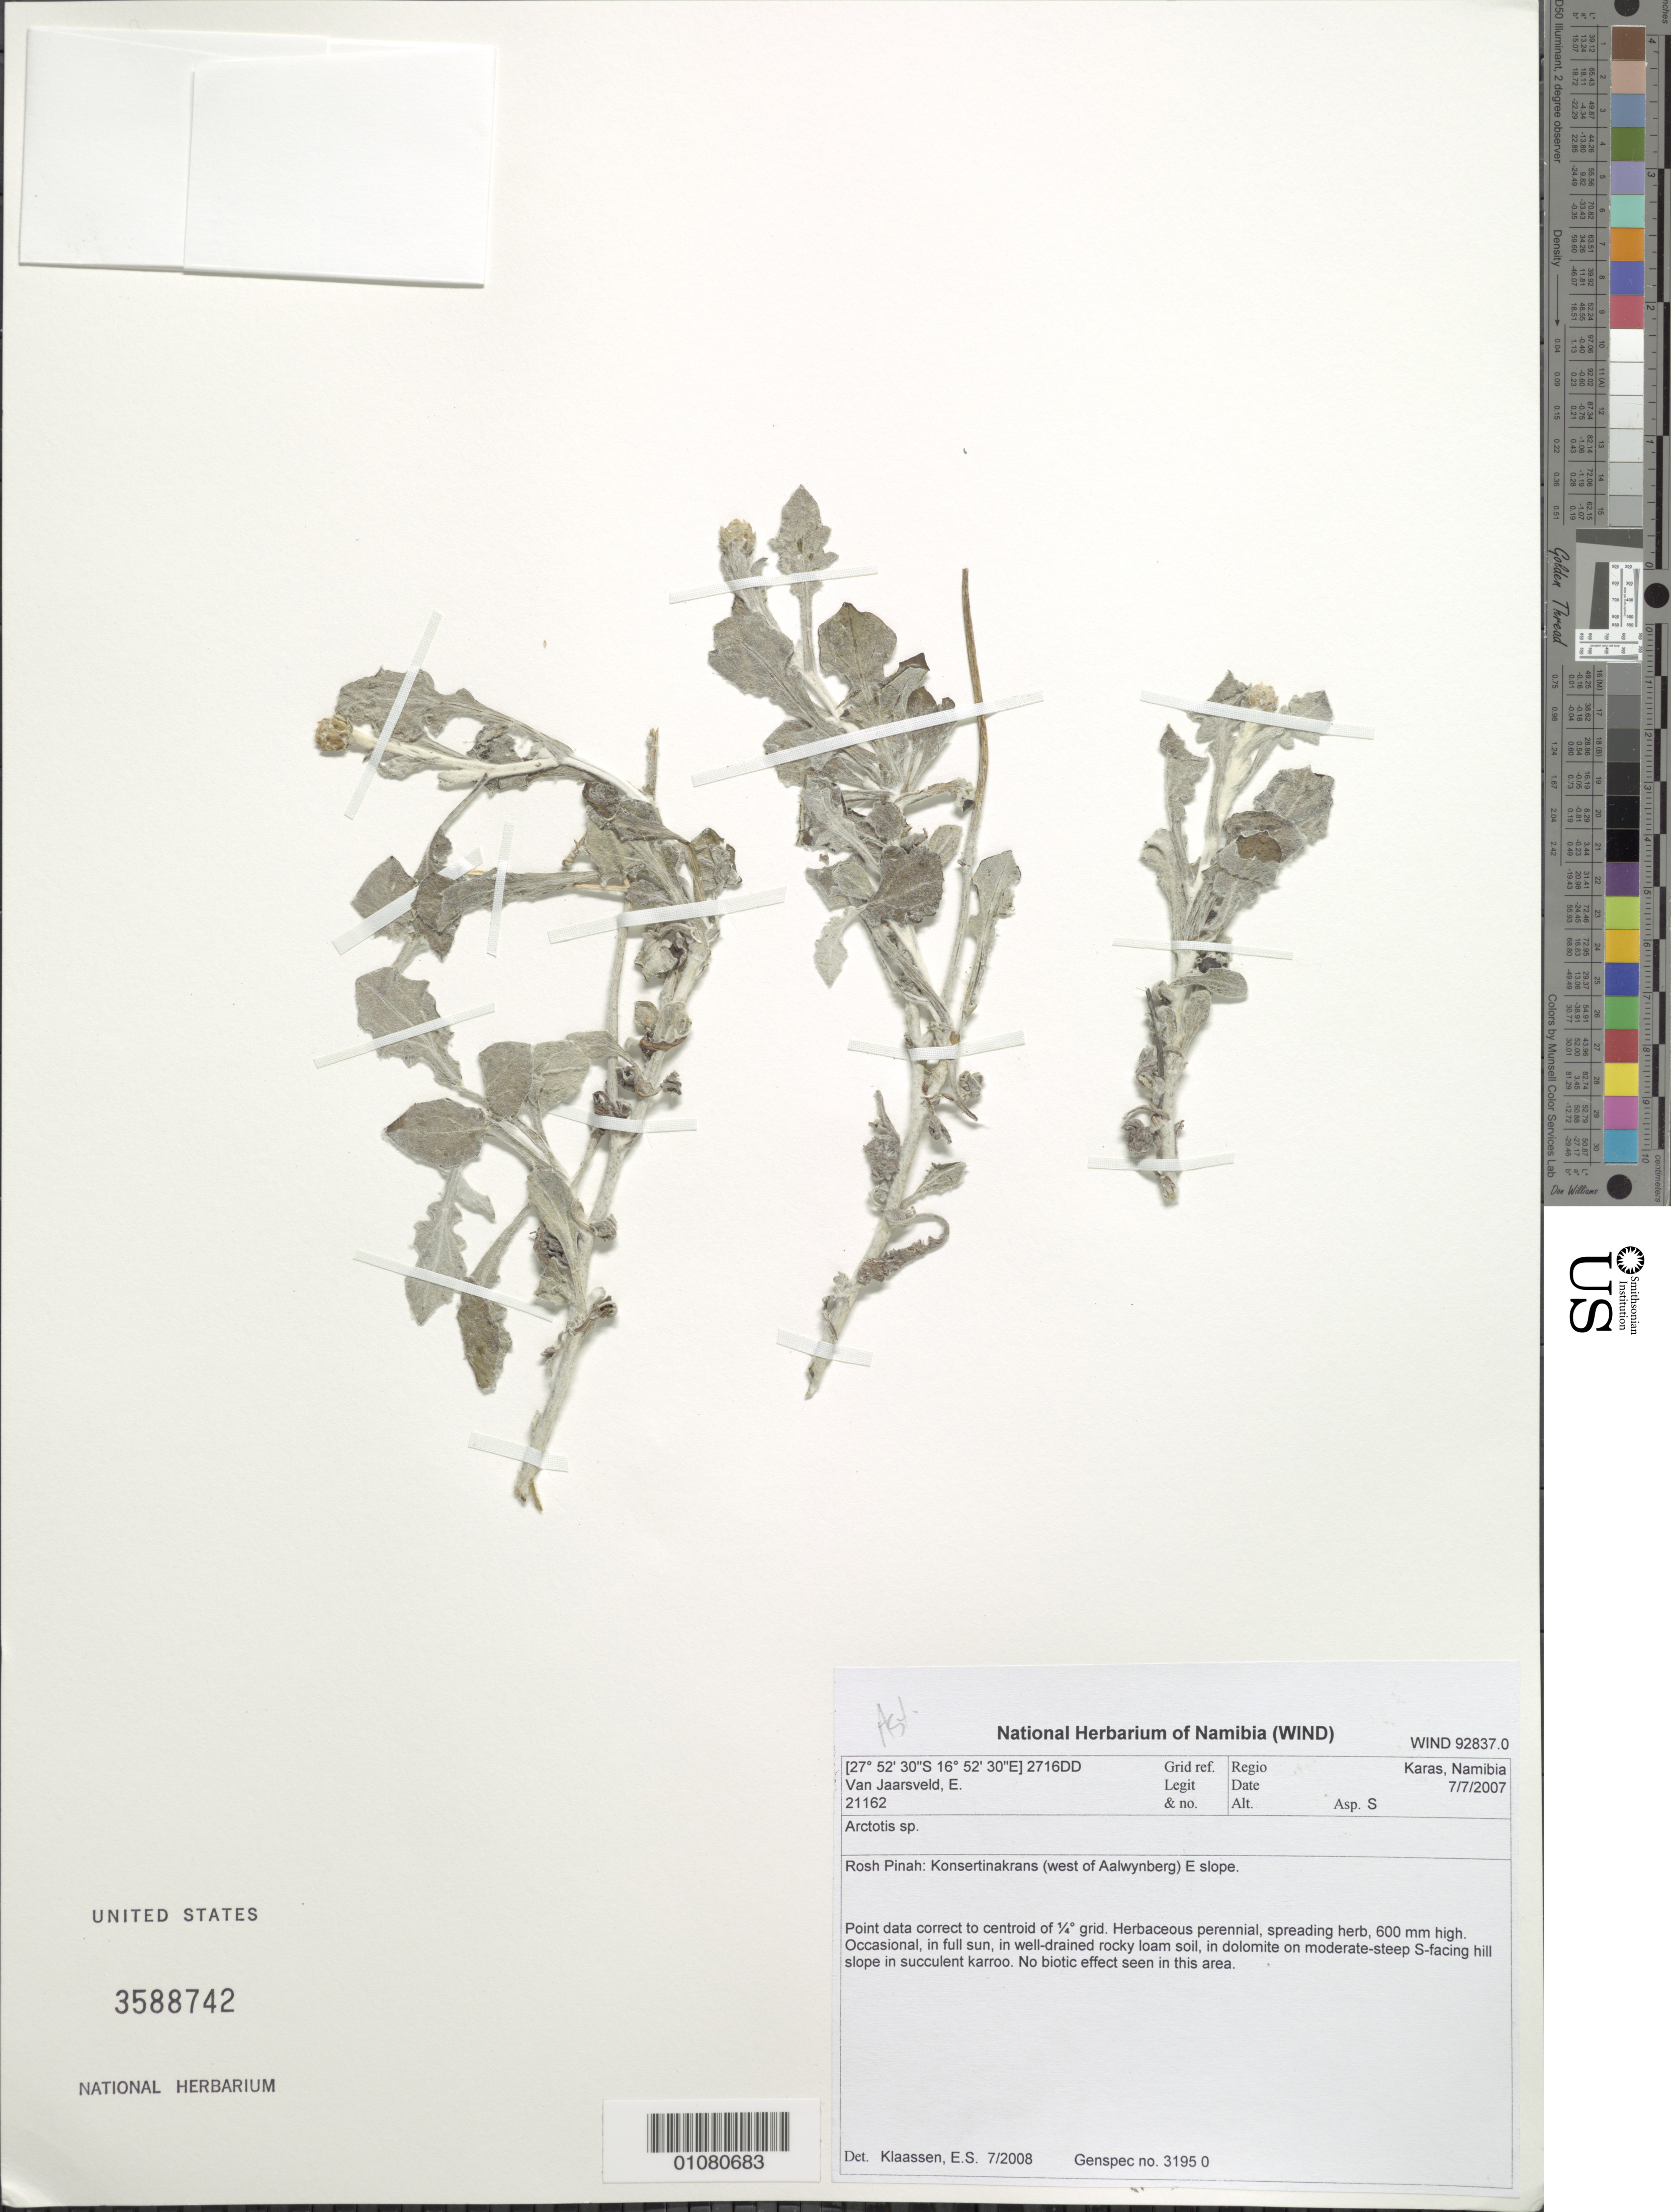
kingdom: Plantae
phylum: Tracheophyta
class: Magnoliopsida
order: Asterales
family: Asteraceae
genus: Arctotis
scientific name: Arctotis sp.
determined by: Klaassen, E. S.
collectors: E. van Jaarsveld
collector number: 21162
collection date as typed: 7 July 2007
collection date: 2007-07-07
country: Namibia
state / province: Karas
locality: Rosh Pinah: Konsertinakrans (west of Aalwynberg), E slope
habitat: Full sun, in well-drained rocky loam soil, in dolomite on moderate-steep S-facing hill slope in succulent karroo. No biotic effect seen in this area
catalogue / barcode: US 3588742